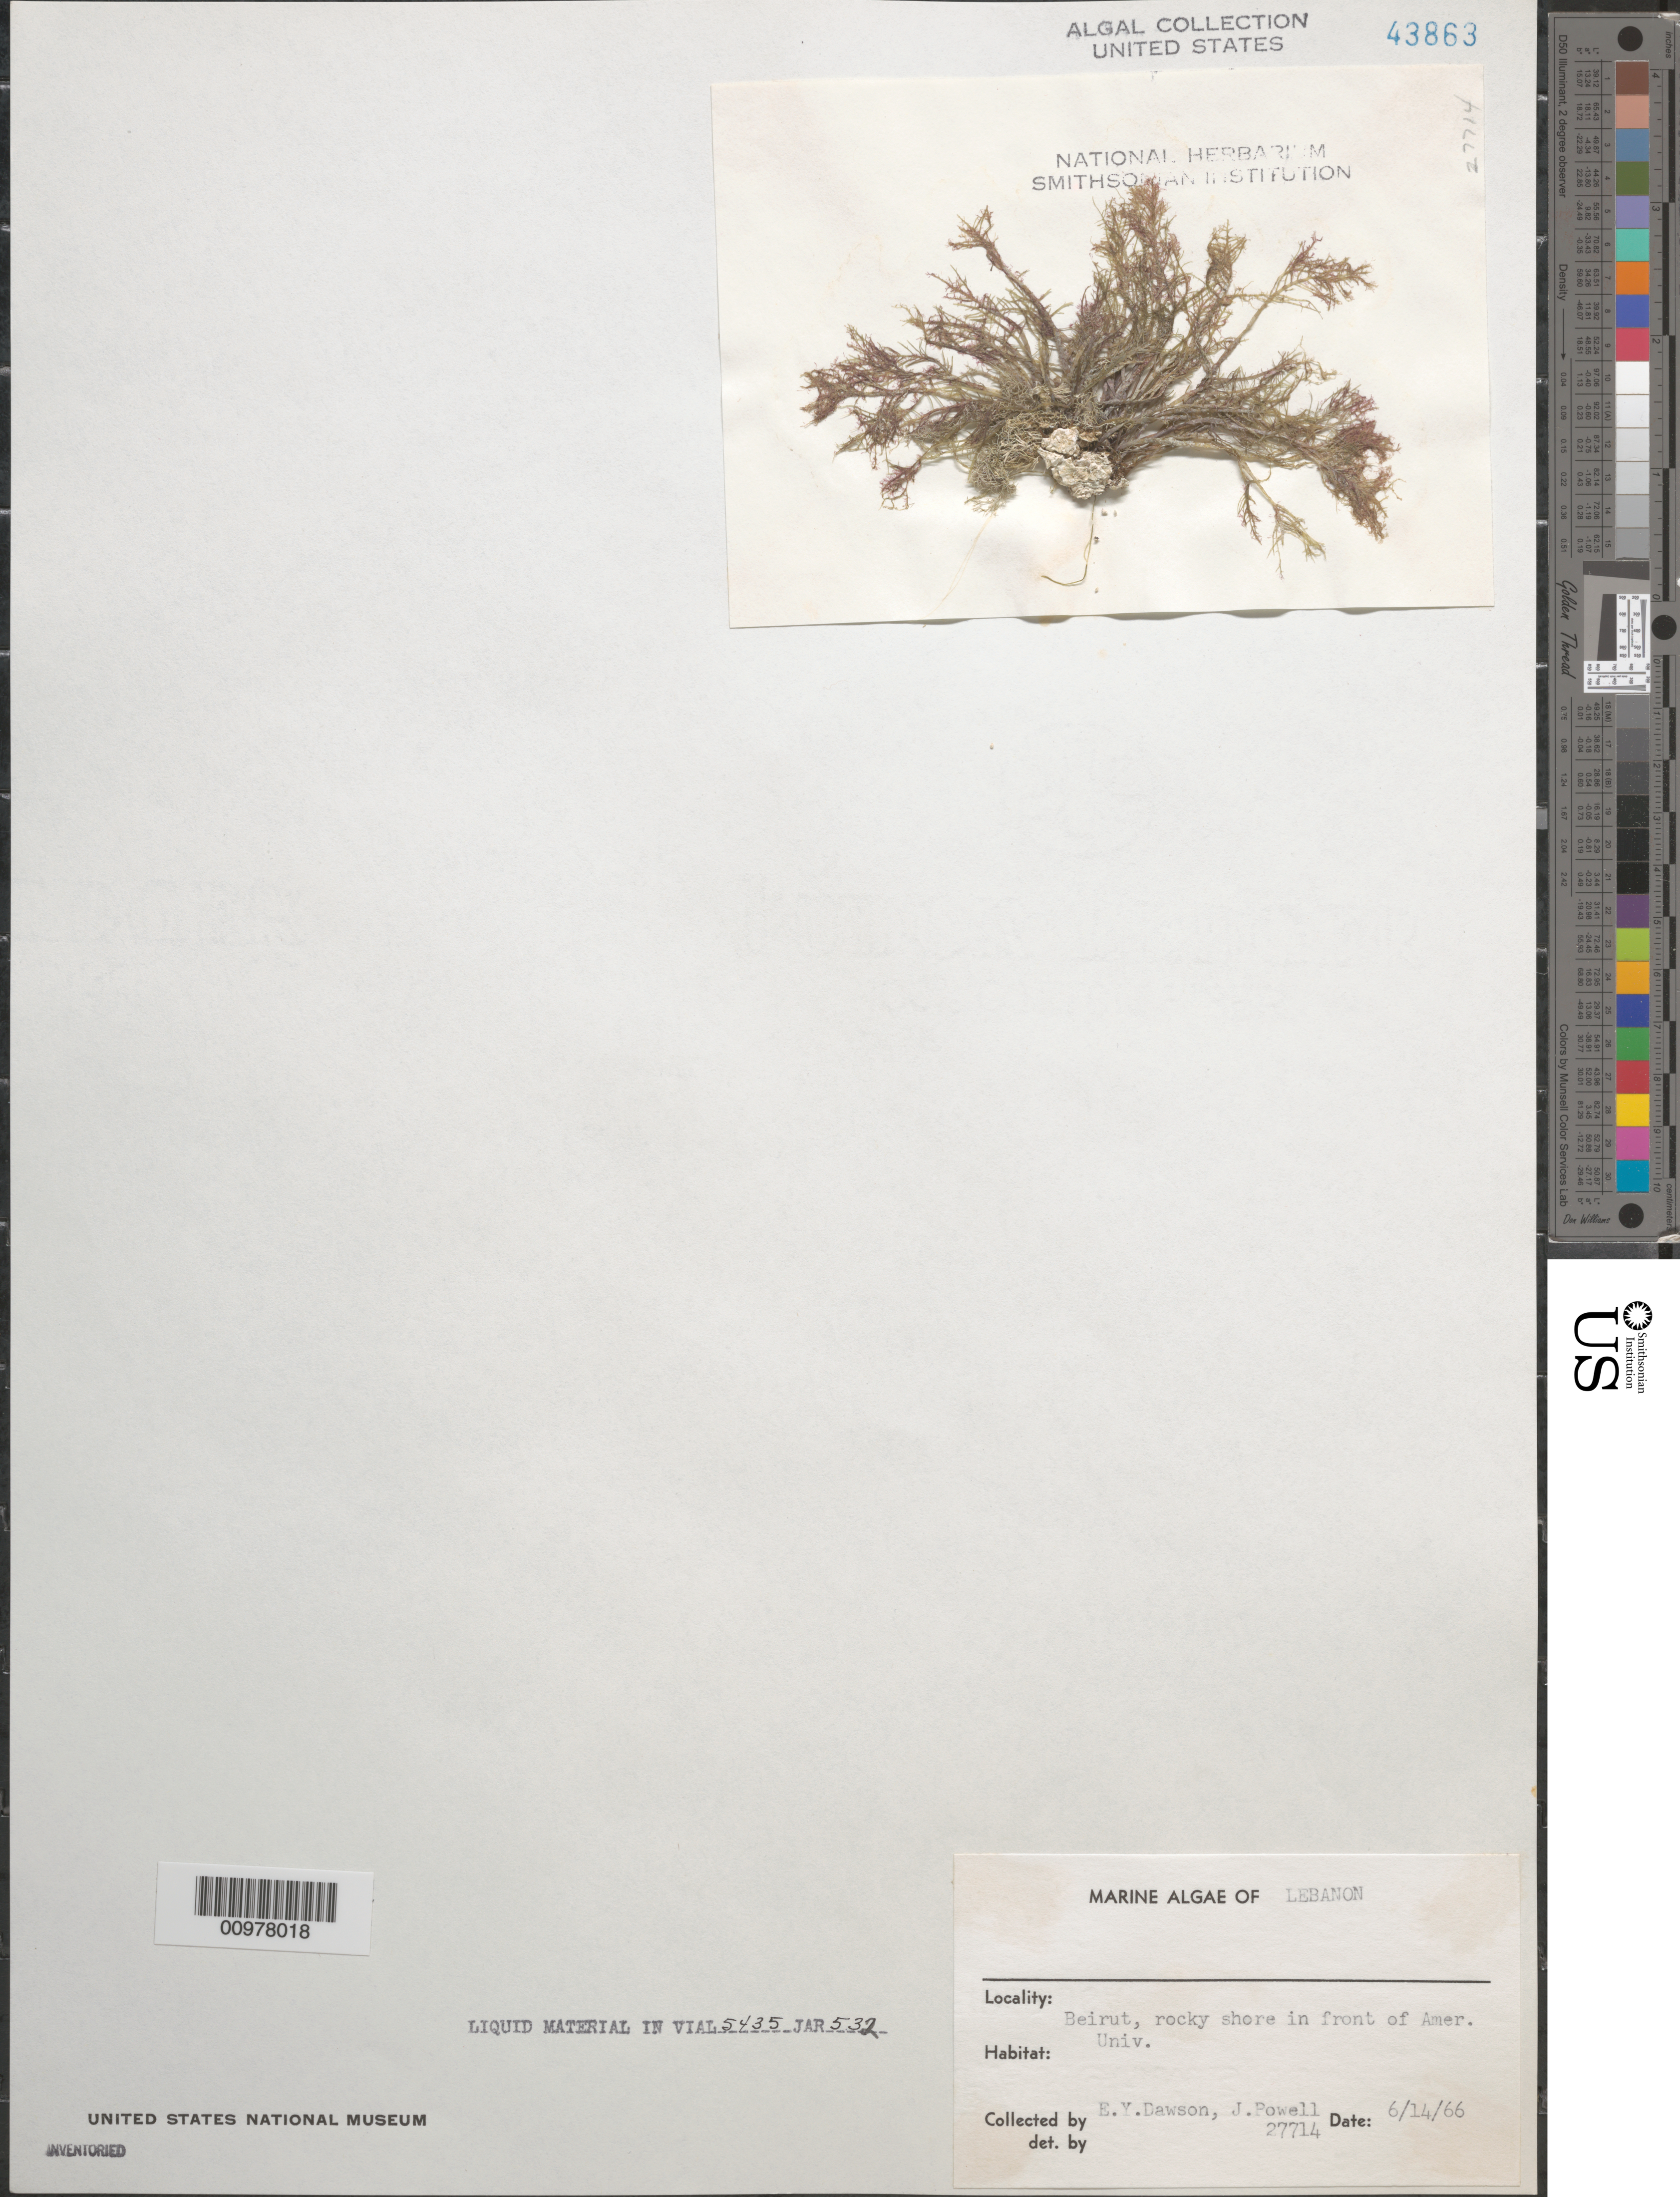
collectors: E. Y. Dawson & J. Powell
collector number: EYD 27714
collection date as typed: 14 Jun 1966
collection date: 1966-06-14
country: Lebanon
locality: Beirut, American University shore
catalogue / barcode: US 43863